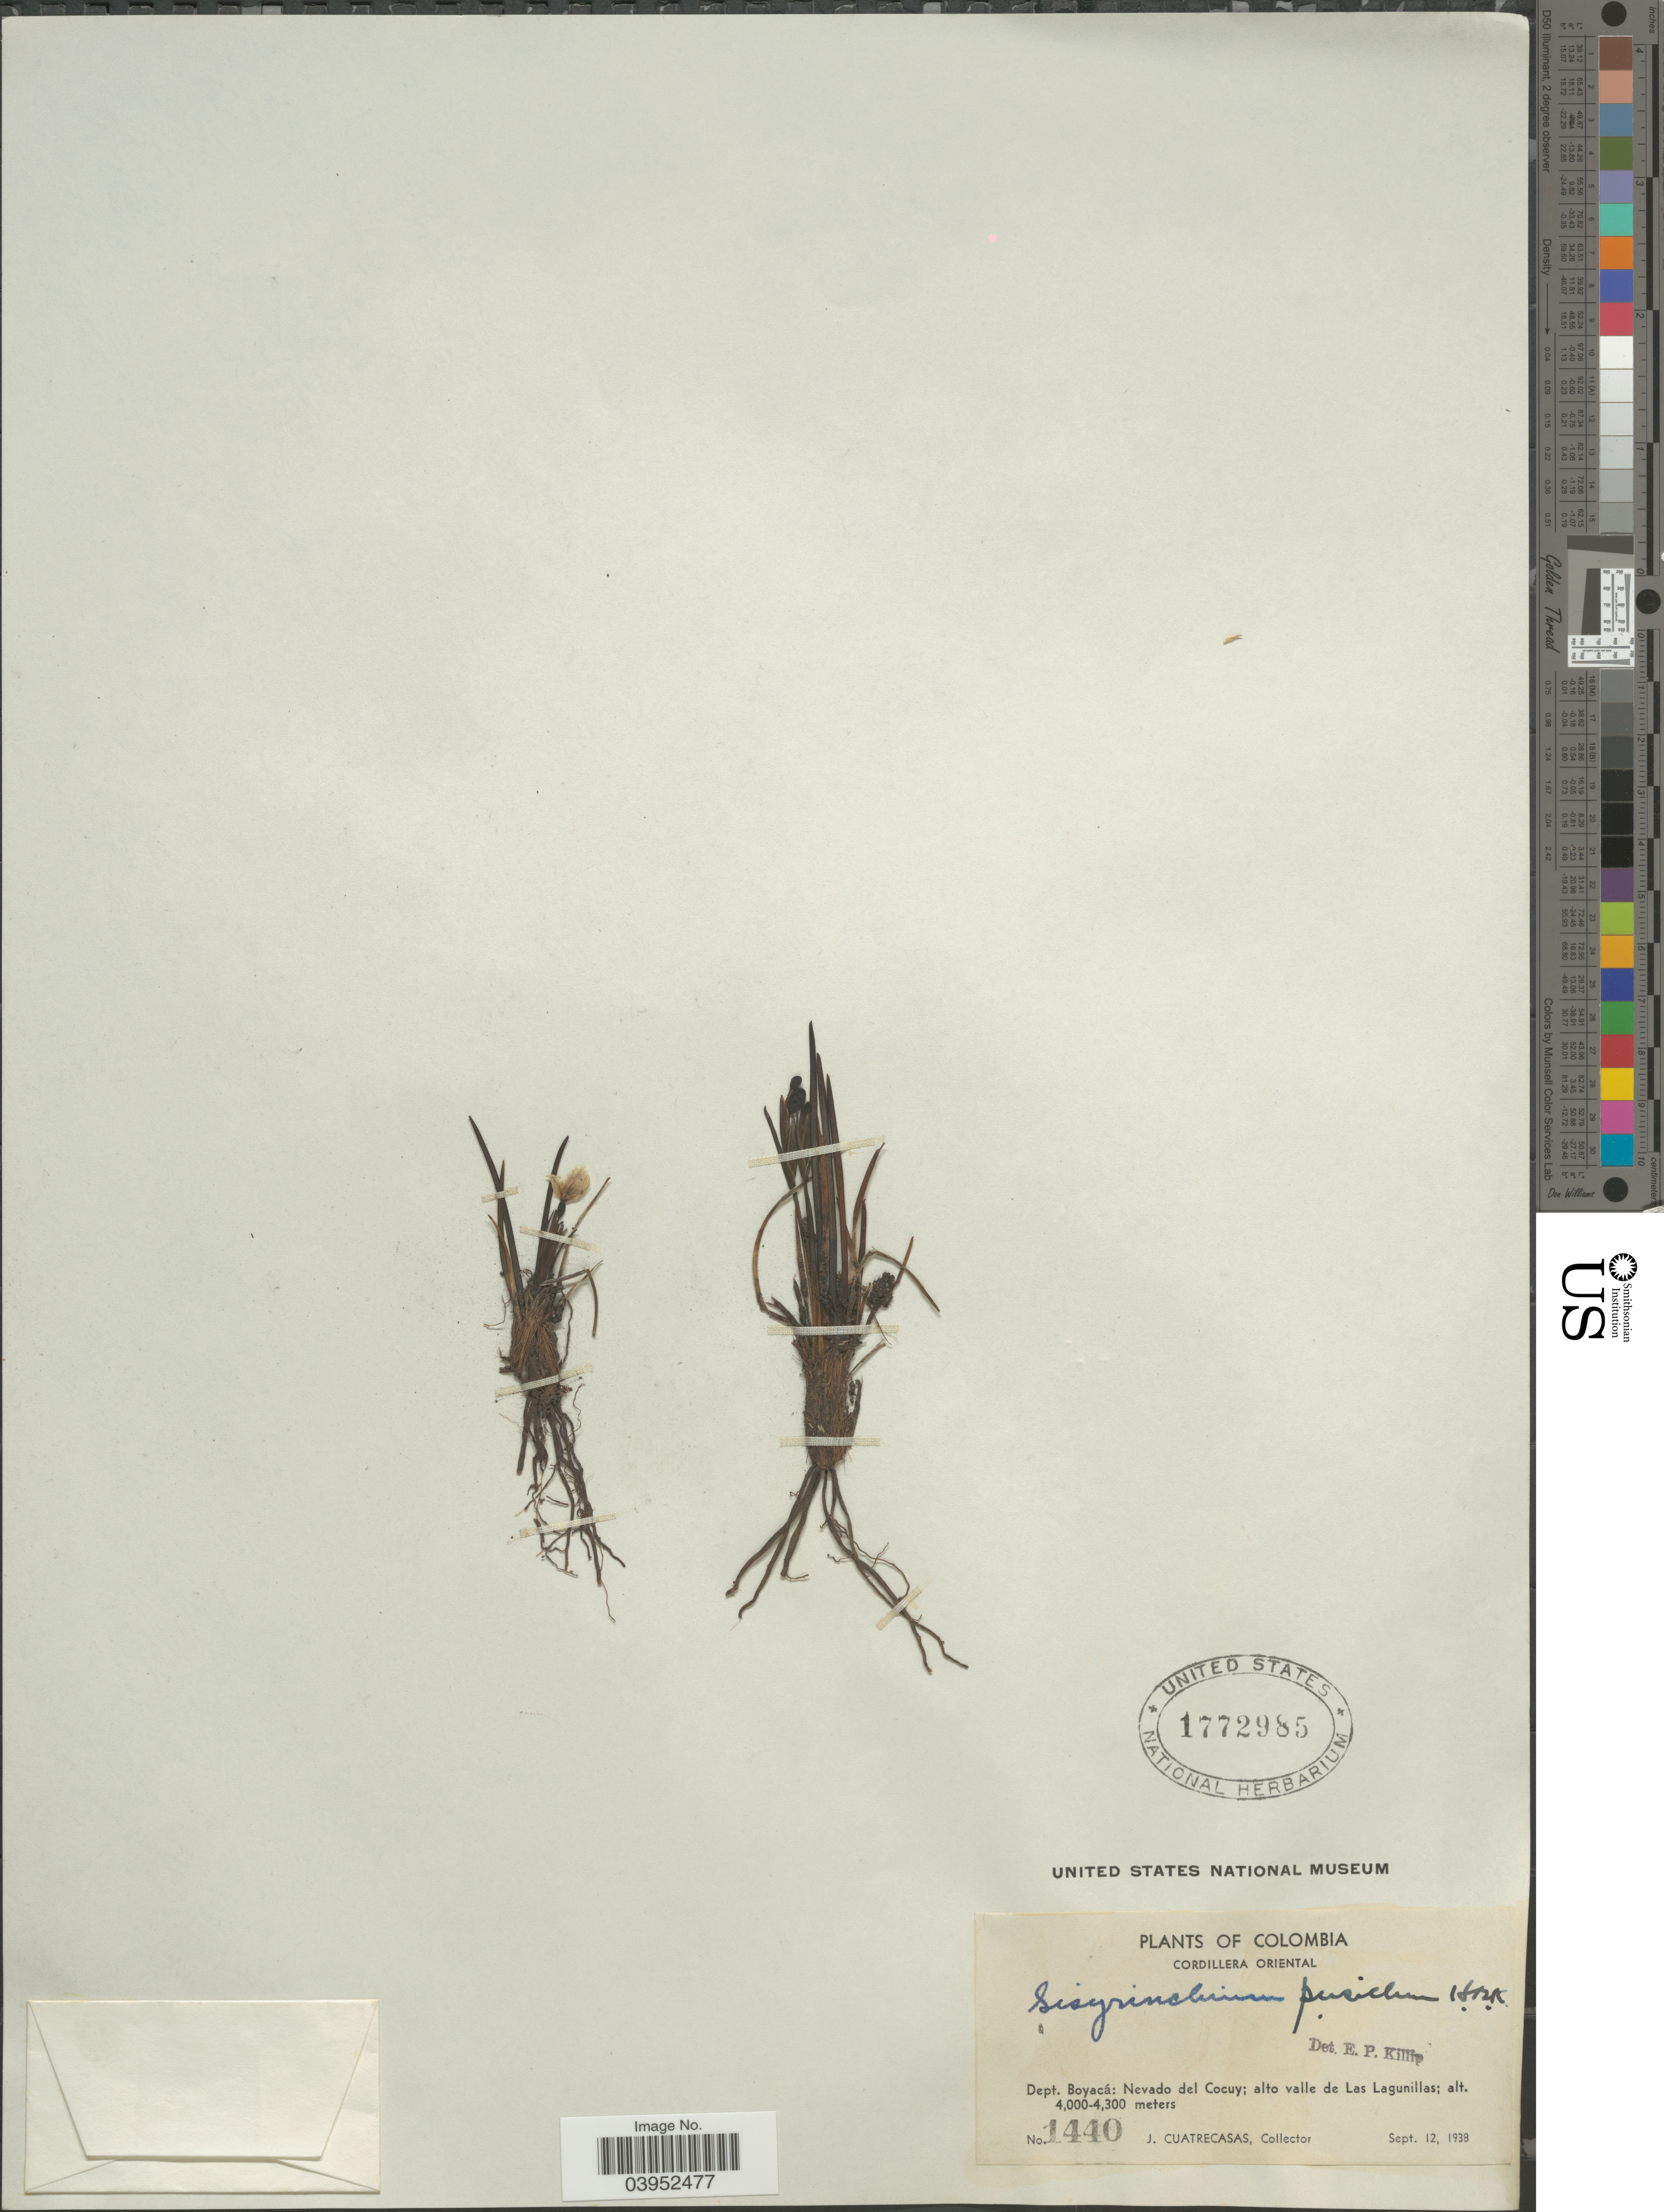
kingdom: Plantae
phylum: Tracheophyta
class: Liliopsida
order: Asparagales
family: Iridaceae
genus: Sisyrinchium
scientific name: Sisyrinchium pusillum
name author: Kunth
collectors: J. Cuatrecasas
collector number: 1440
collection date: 1938-09-12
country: Colombia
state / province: Boyacá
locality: Cordillera Oriental. Dept. Boyacá: Nevado del Cocuy; alto valle de Las Lagunillas.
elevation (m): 4000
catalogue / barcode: US 1772985